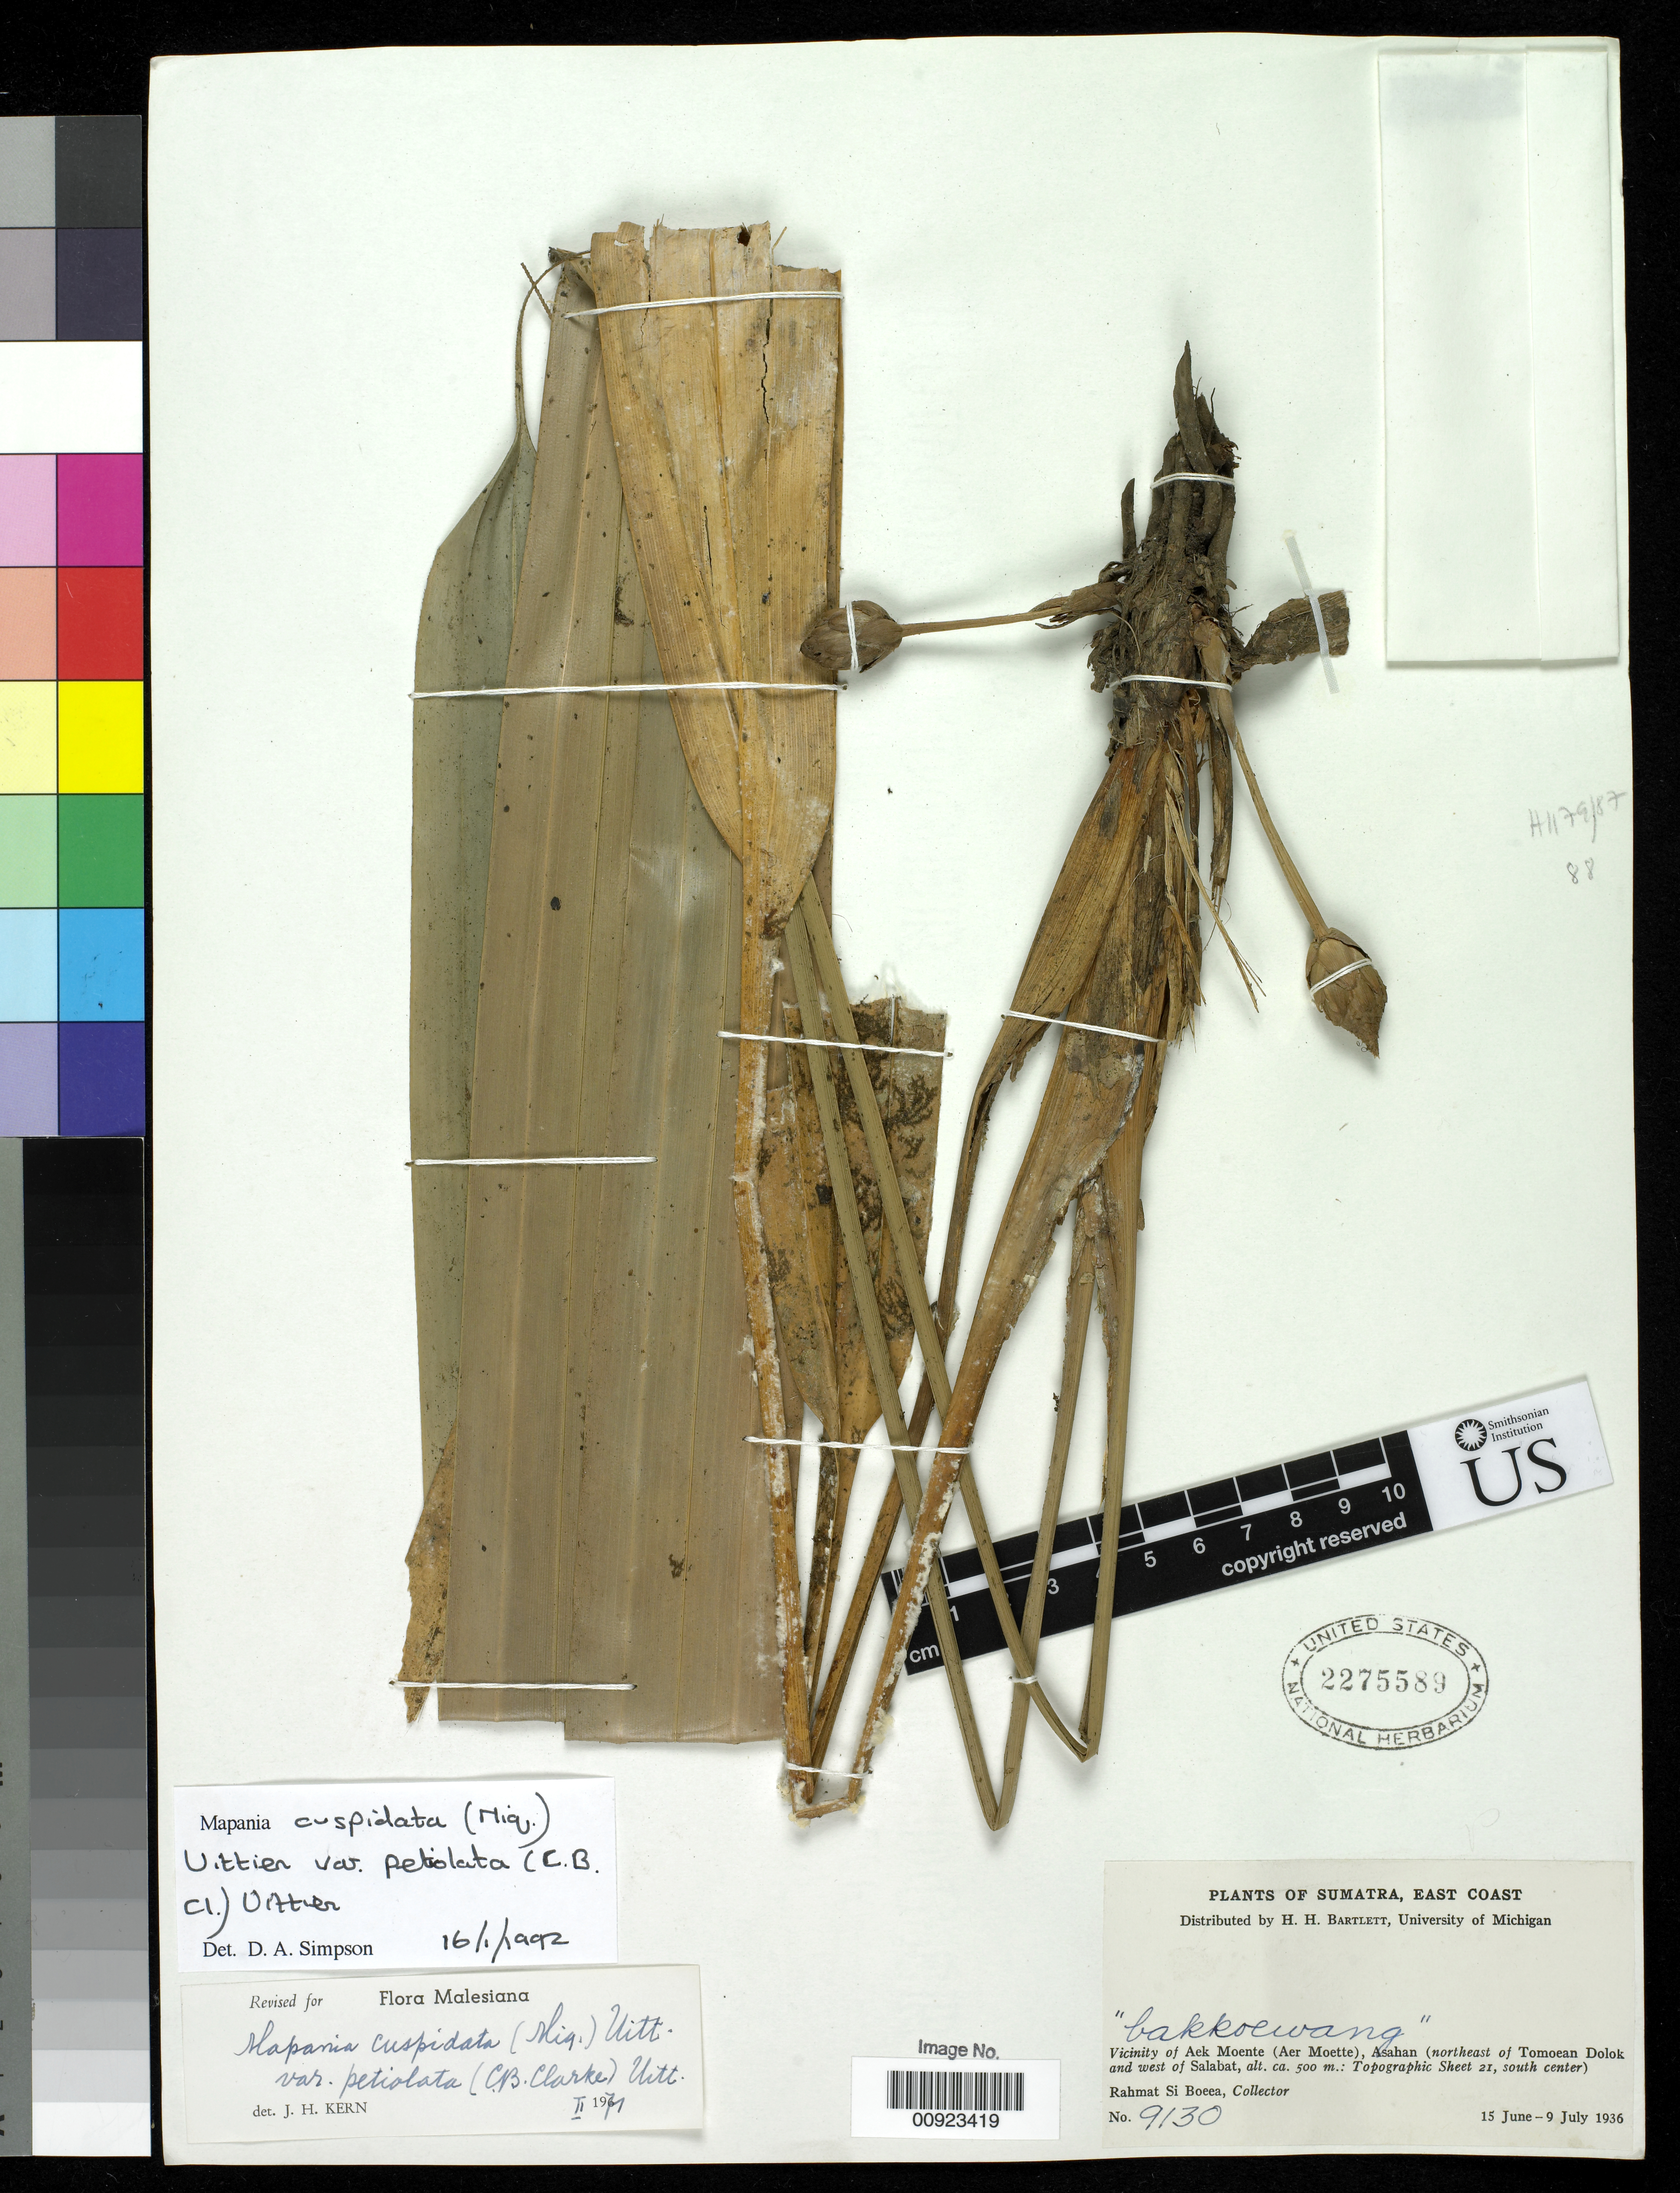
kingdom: Plantae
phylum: Tracheophyta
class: Liliopsida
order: Poales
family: Cyperaceae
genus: Mapania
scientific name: Mapania cuspidata var. petiolata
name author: (C.B. Clarke) Uittien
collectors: Rahmat Si Boeea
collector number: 9130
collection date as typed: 15 Jun 1936 to 09 Jul 1936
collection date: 1936-06-15/1936-07-09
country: Indonesia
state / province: Sumatra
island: Sumatra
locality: vicinity of Aek Moete(Aer Moette), Asahan (northeast of Tomoean Dolok and west of Salabat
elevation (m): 500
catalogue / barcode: US 2275589